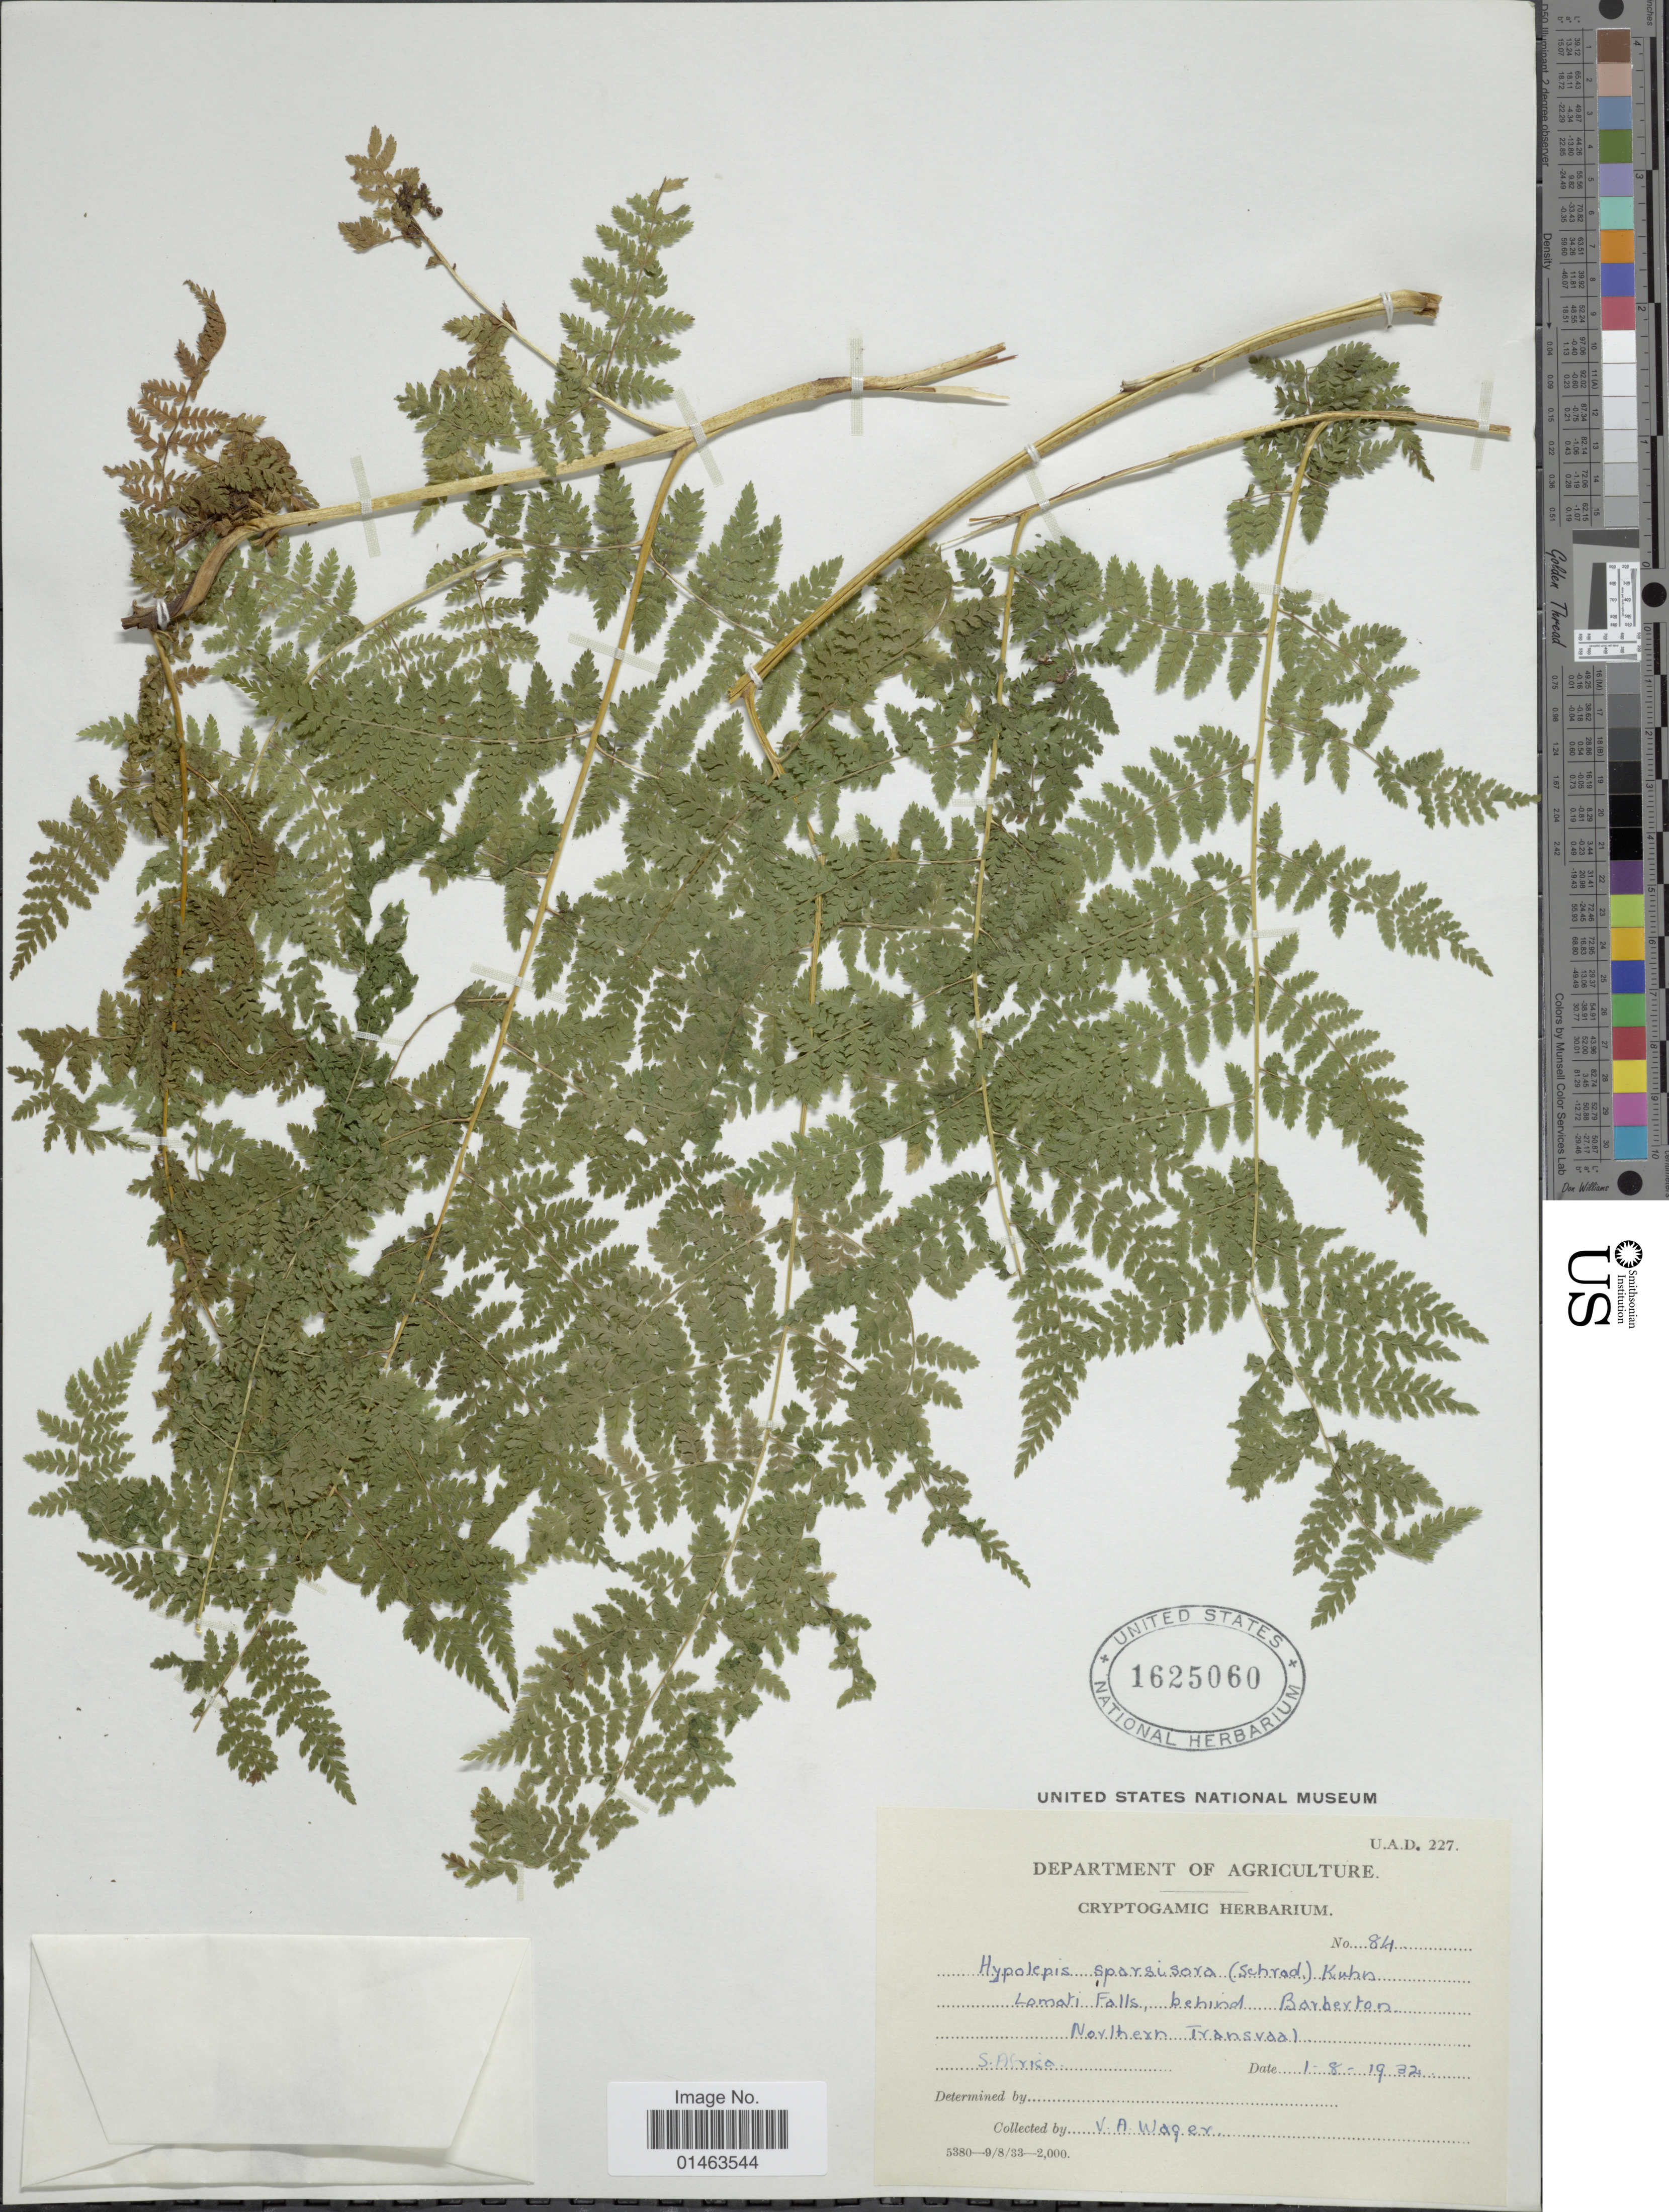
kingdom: Plantae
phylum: Tracheophyta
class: Polypodiopsida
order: Polypodiales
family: Dennstaedtiaceae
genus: Hypolepis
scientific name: Hypolepis sparsisora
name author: (Schrad.) Kuhn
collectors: V. Wager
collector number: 84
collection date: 1932-08-01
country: South Africa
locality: S. Africa, Lamati Falls, behind Barberton. Northern Transvaal.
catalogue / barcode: US 1625060